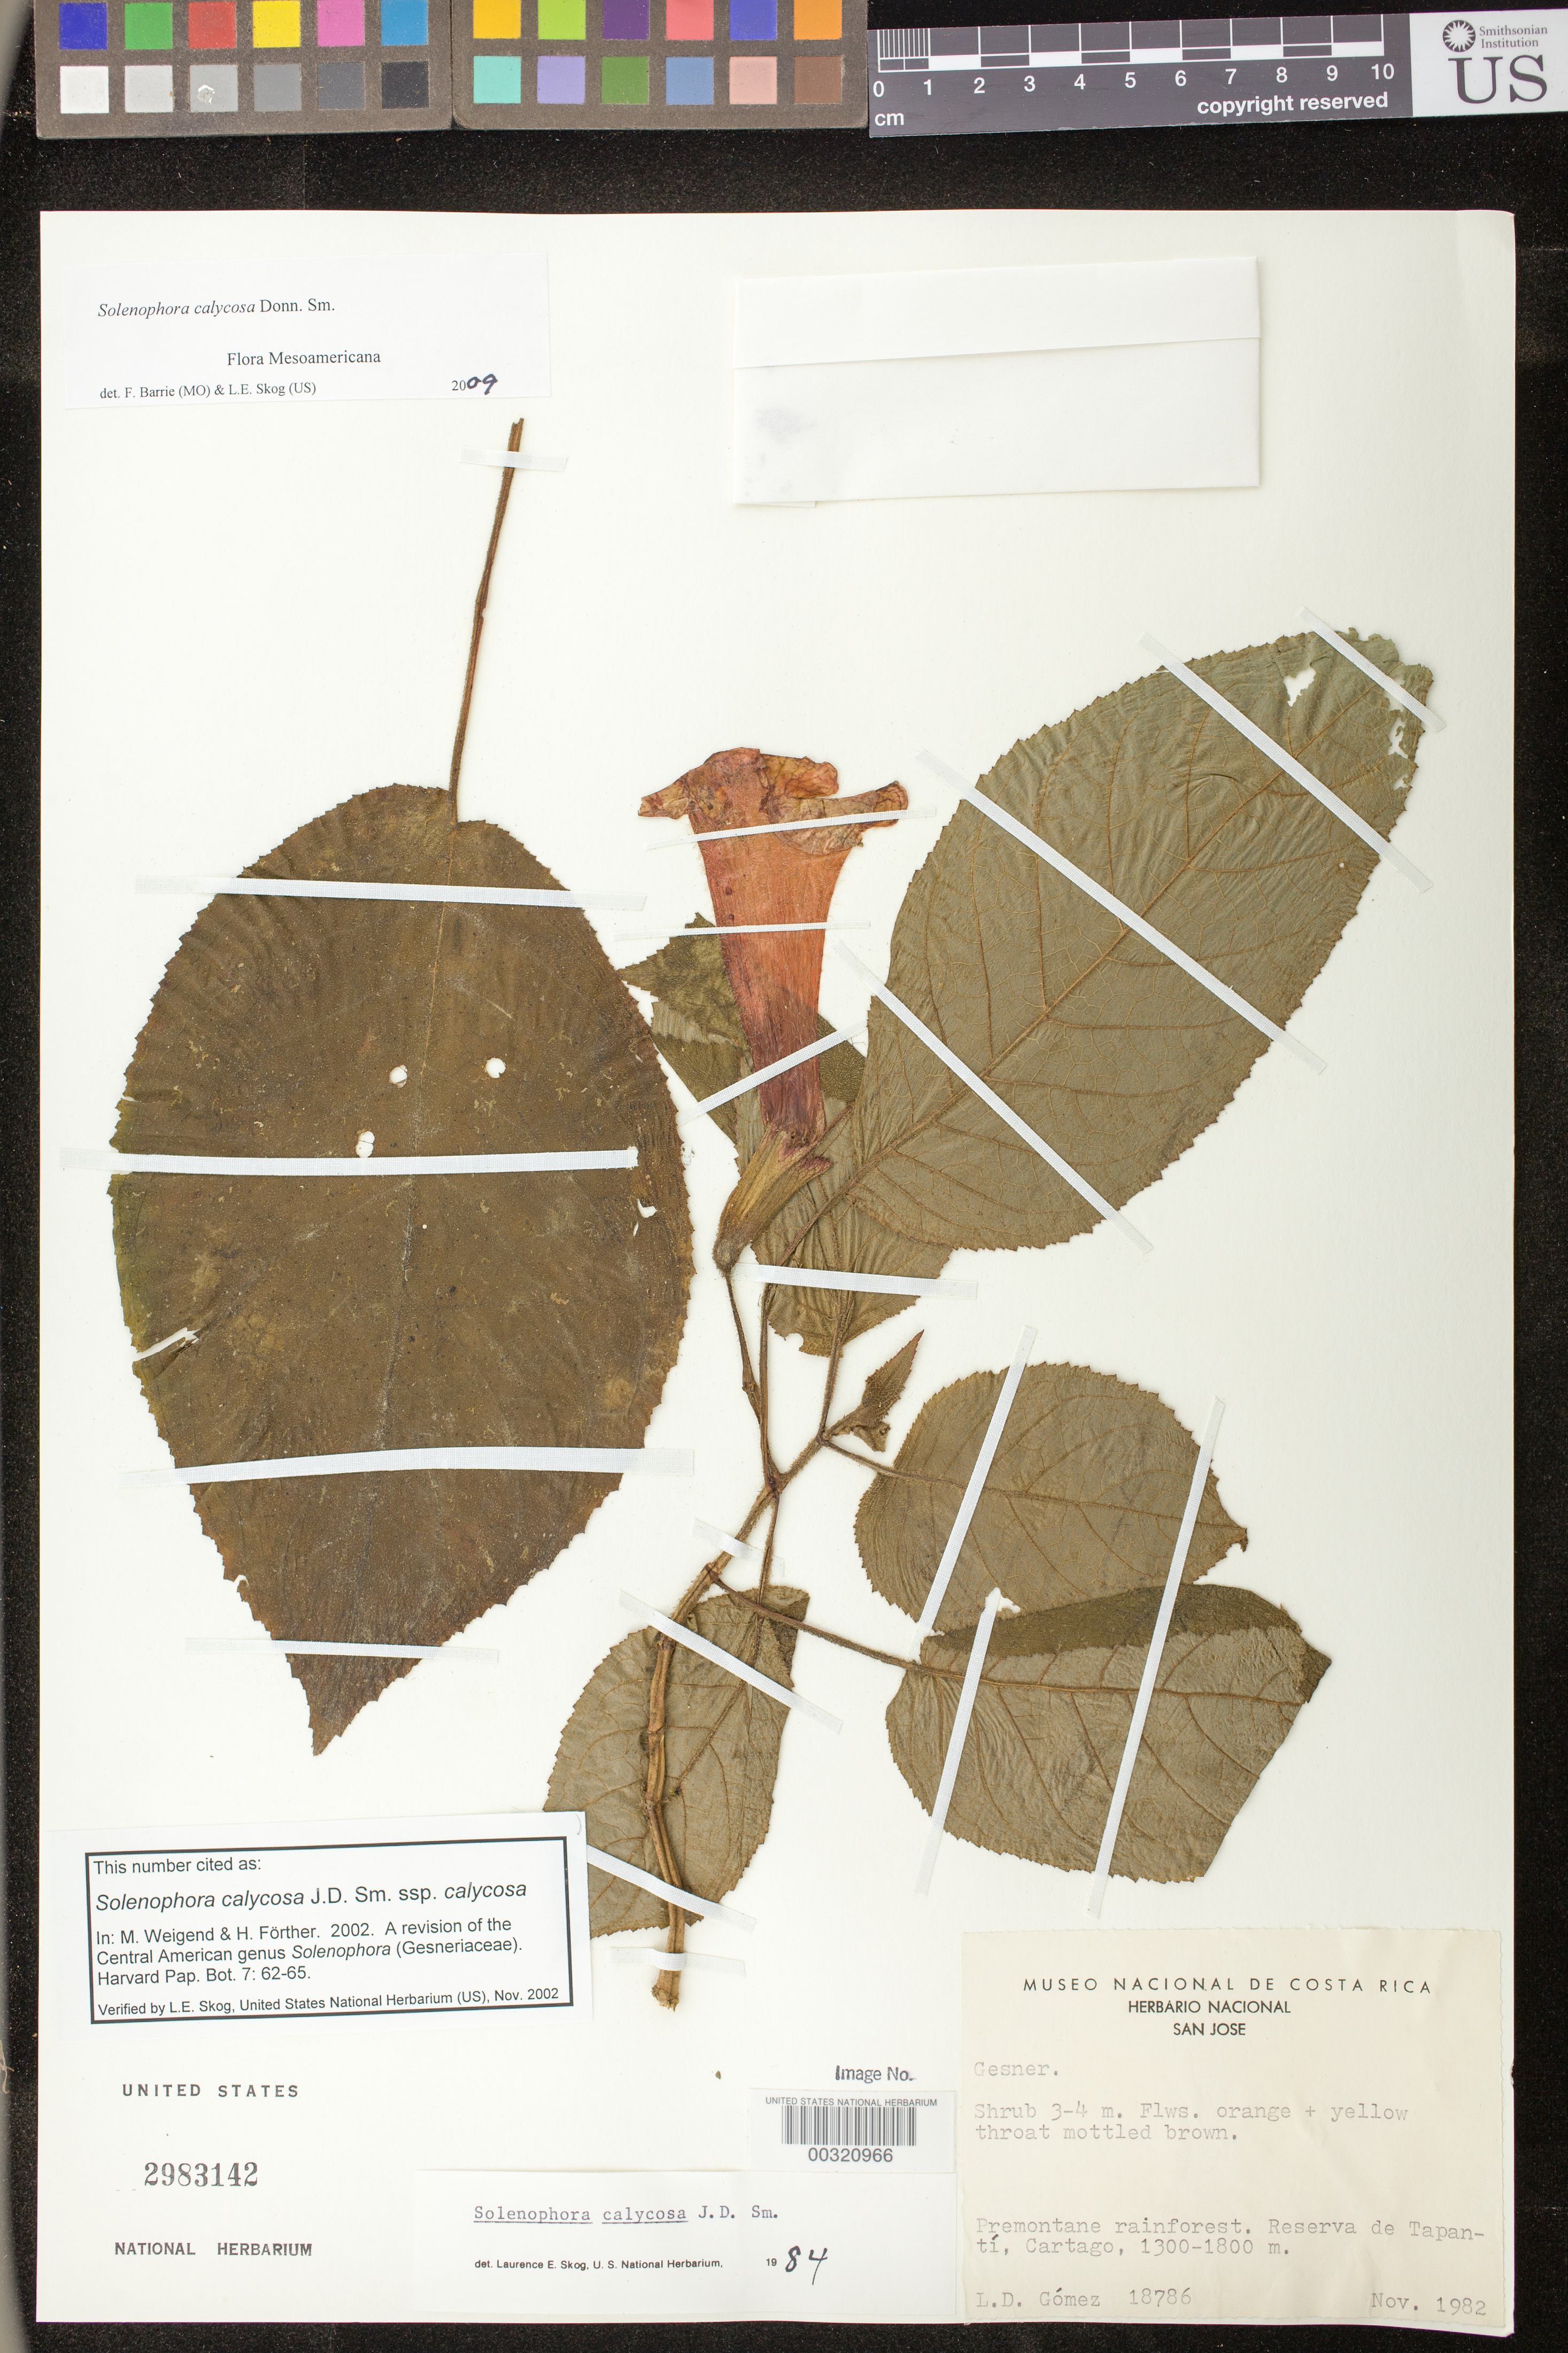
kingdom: Plantae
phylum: Tracheophyta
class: Magnoliopsida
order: Lamiales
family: Gesneriaceae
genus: Solenophora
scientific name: Solenophora calycosa Donn. Sm. subsp. calycosa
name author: (Donn. Sm.) Donn. Sm.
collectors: L. D. Gómez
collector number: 18786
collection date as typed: Nov 1982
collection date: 1982-11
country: Costa Rica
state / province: Cartago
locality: Reserva de Tapanti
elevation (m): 1300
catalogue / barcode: US 2983142